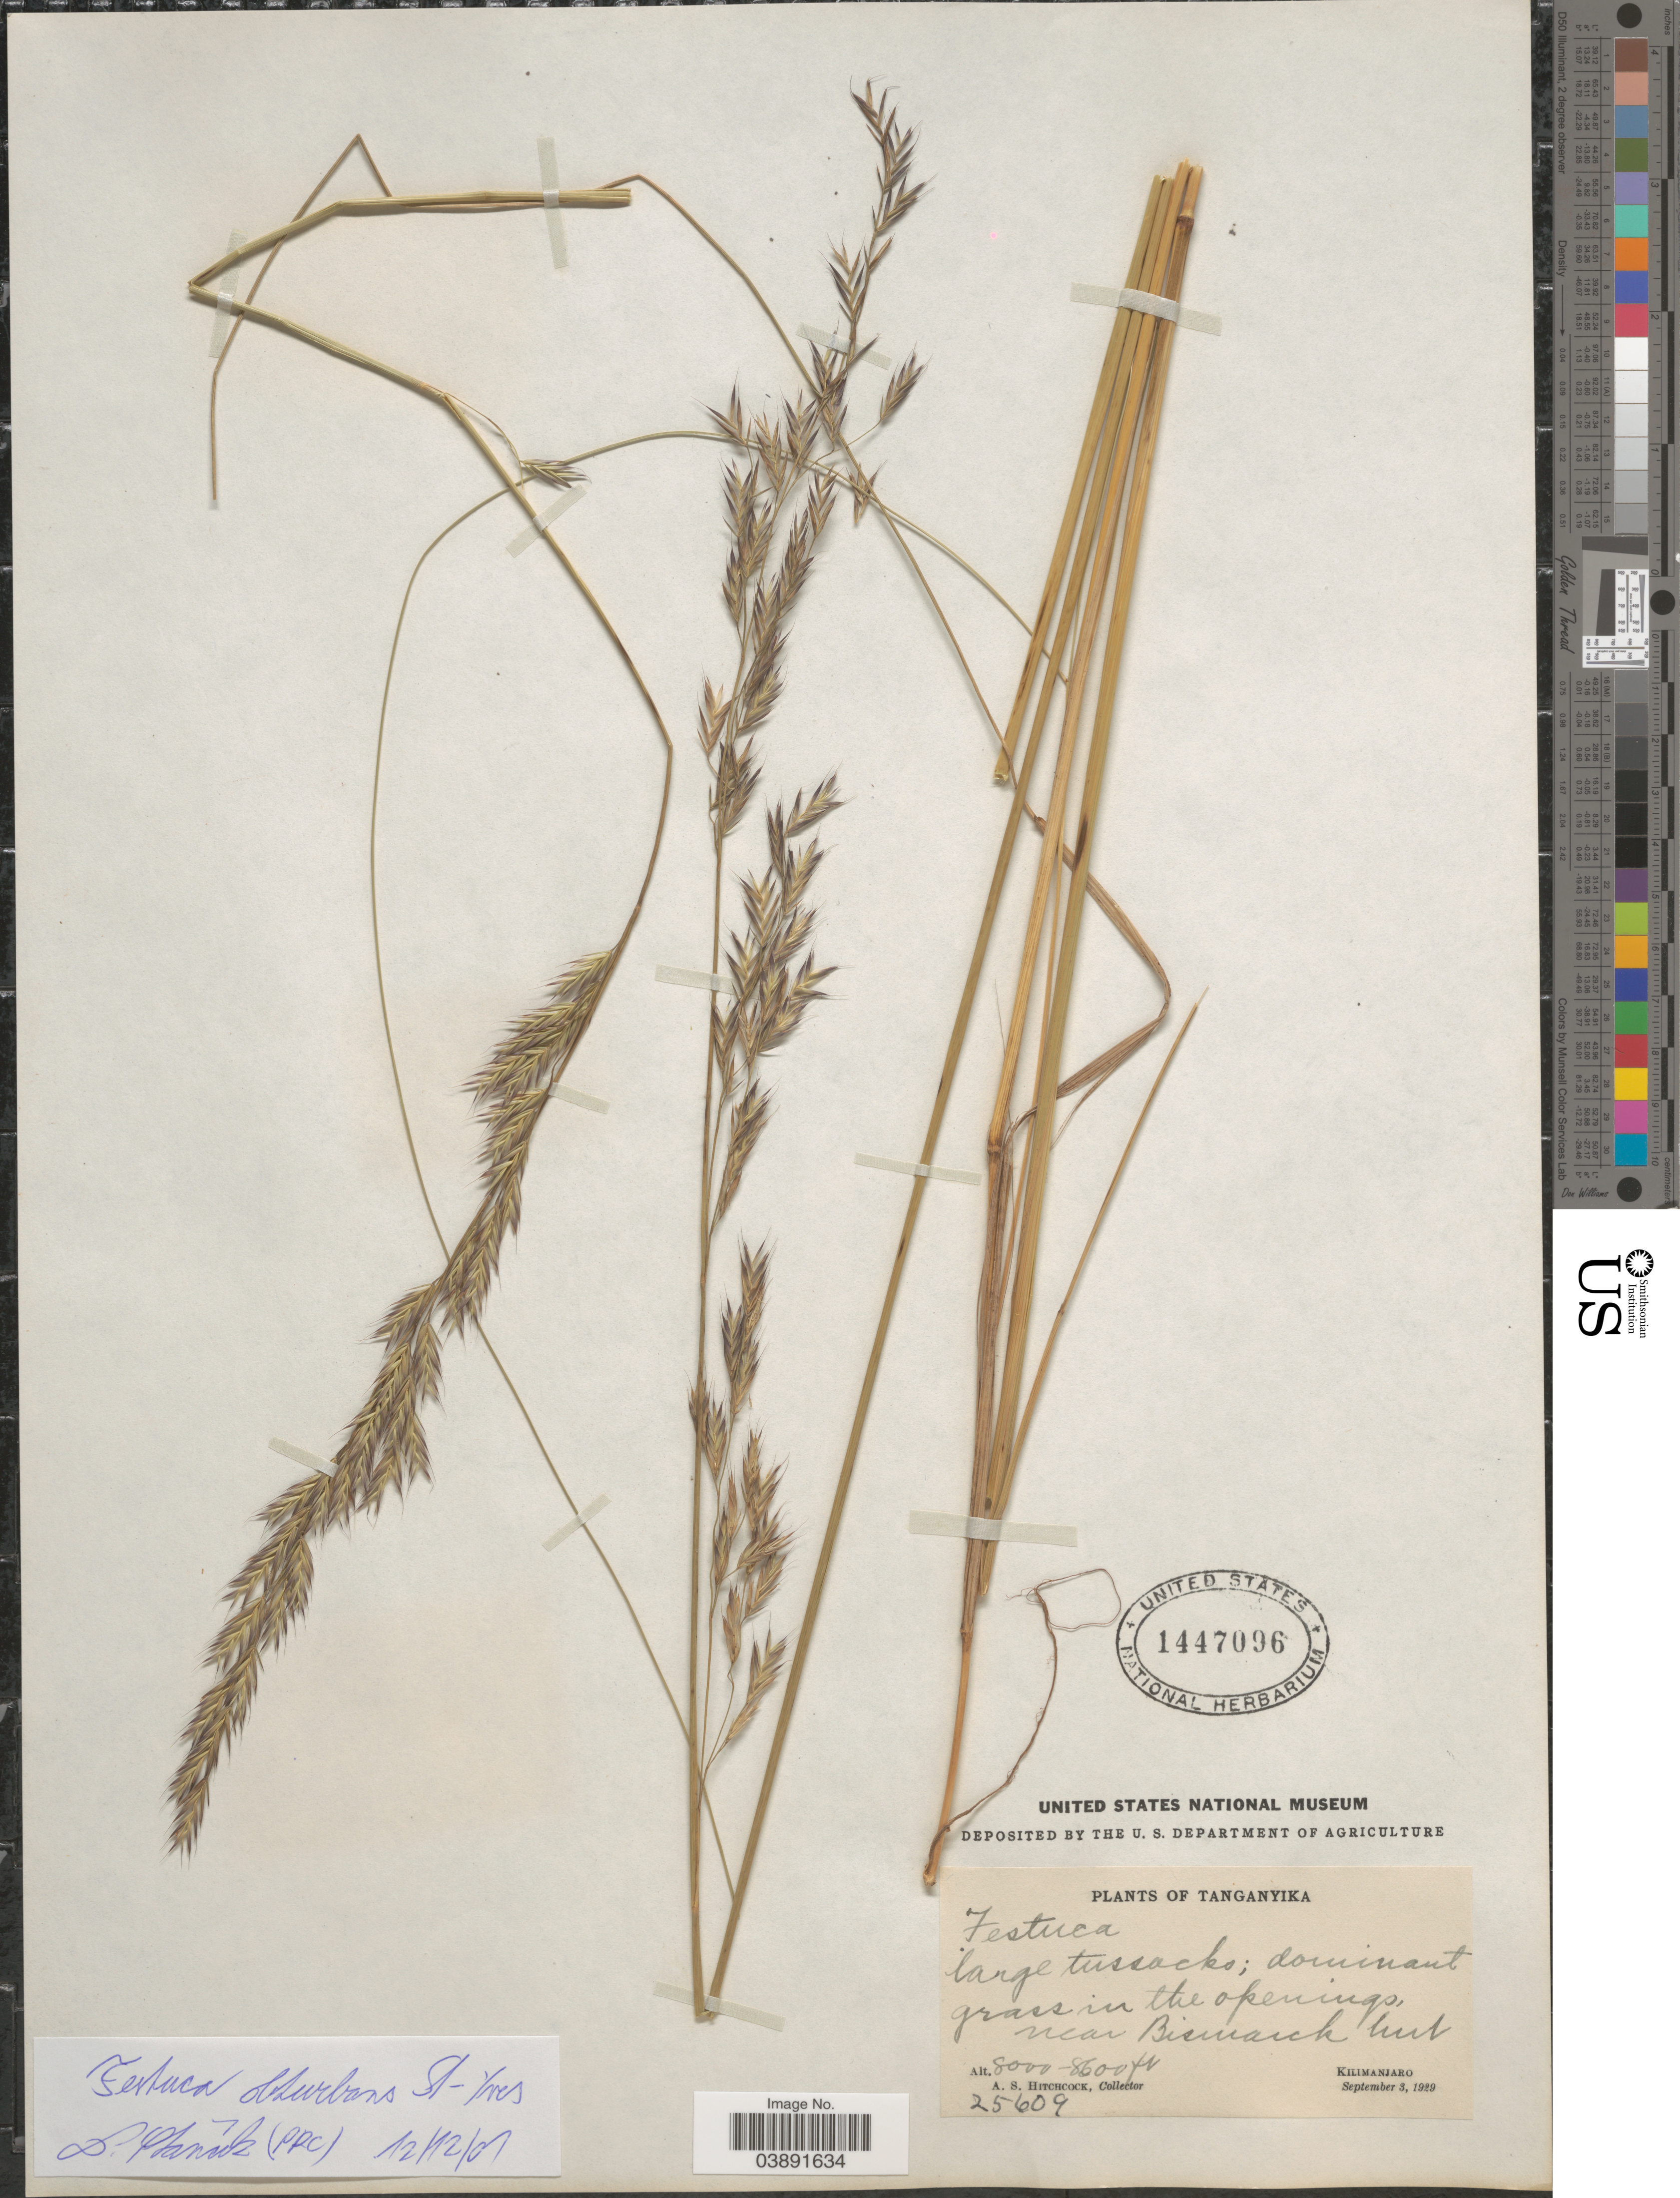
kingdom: Plantae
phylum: Tracheophyta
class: Liliopsida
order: Poales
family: Poaceae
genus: Festuca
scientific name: Festuca obturbans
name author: St.-Yves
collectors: A. S. Hitchcock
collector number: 25609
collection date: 1929-09-03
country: Tanzania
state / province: Kilimanjaro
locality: Dominat grass in the openings, near Bismarck Mt.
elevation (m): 2438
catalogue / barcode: US 1447096